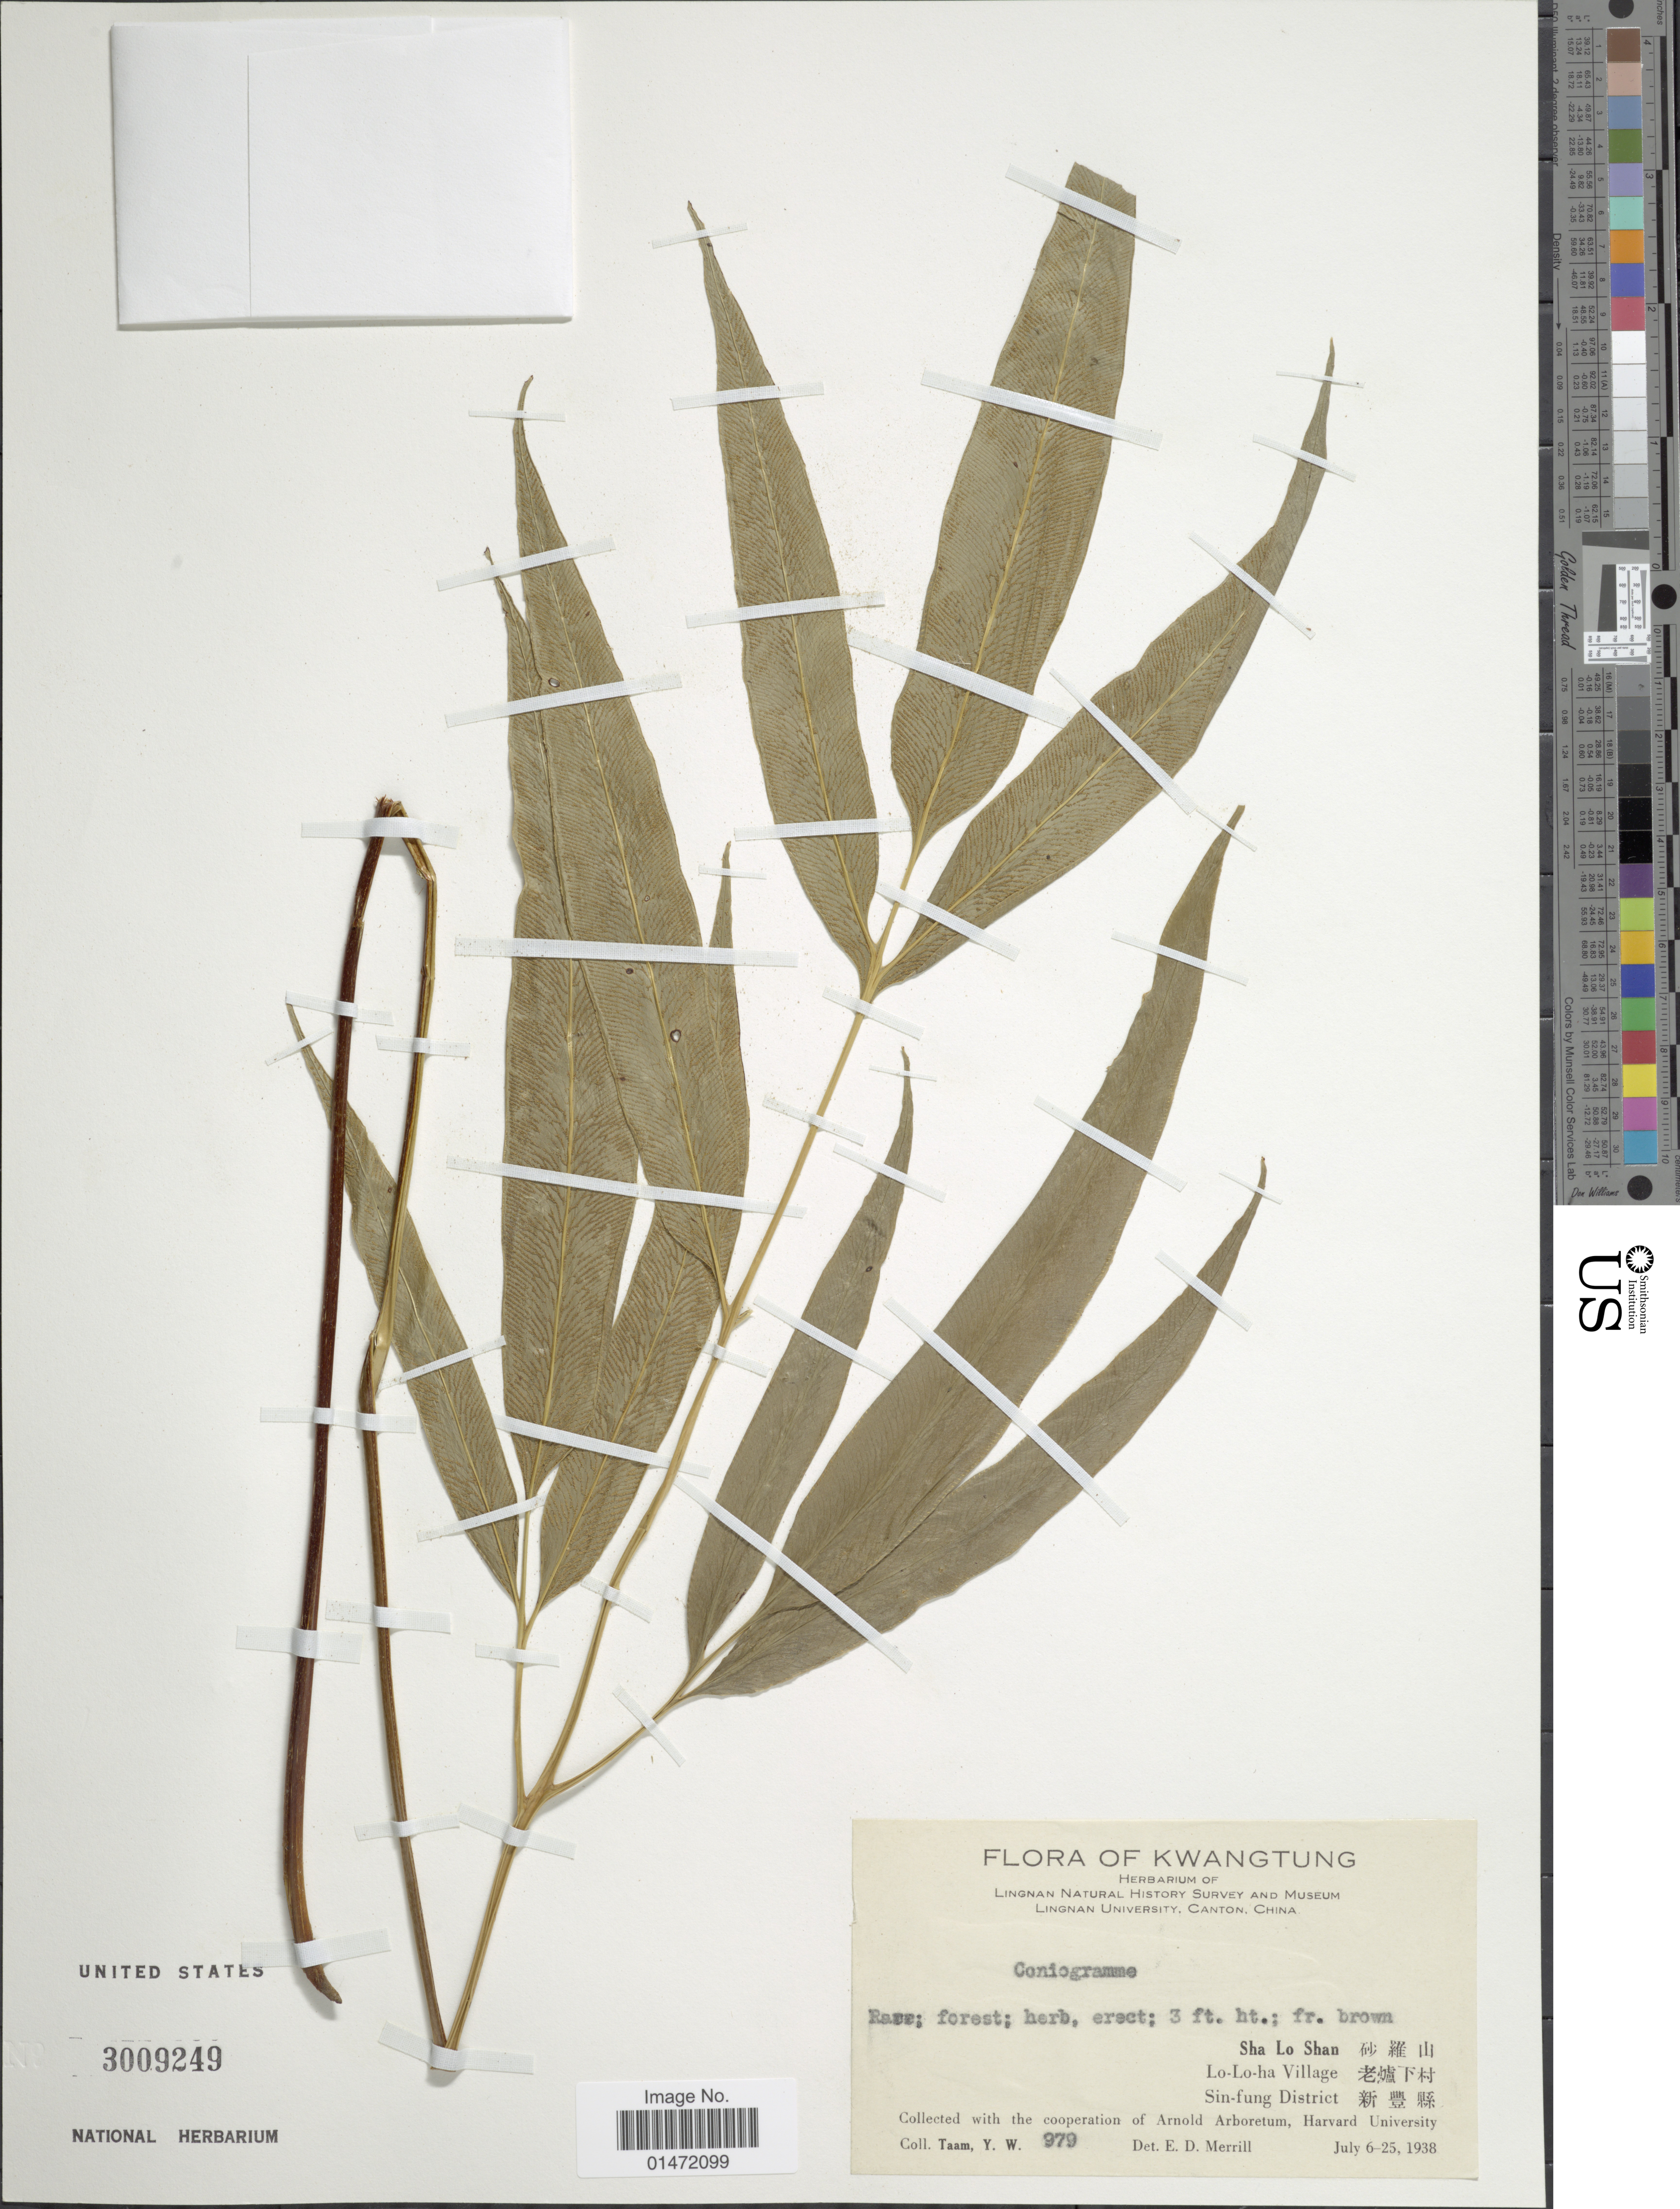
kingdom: Plantae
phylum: Tracheophyta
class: Polypodiopsida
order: Polypodiales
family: Pteridaceae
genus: Coniogramme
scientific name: Coniogramme japonica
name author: (Thunb. ex Murray) Diels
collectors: Y. W. Taam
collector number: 979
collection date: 1938-07-06/1938-07-25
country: China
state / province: Guangdong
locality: Kwangtung. Sha Lo Shan X. Lo-Lo-ha Village X. Sin-fung District X.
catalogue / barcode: US 3009249